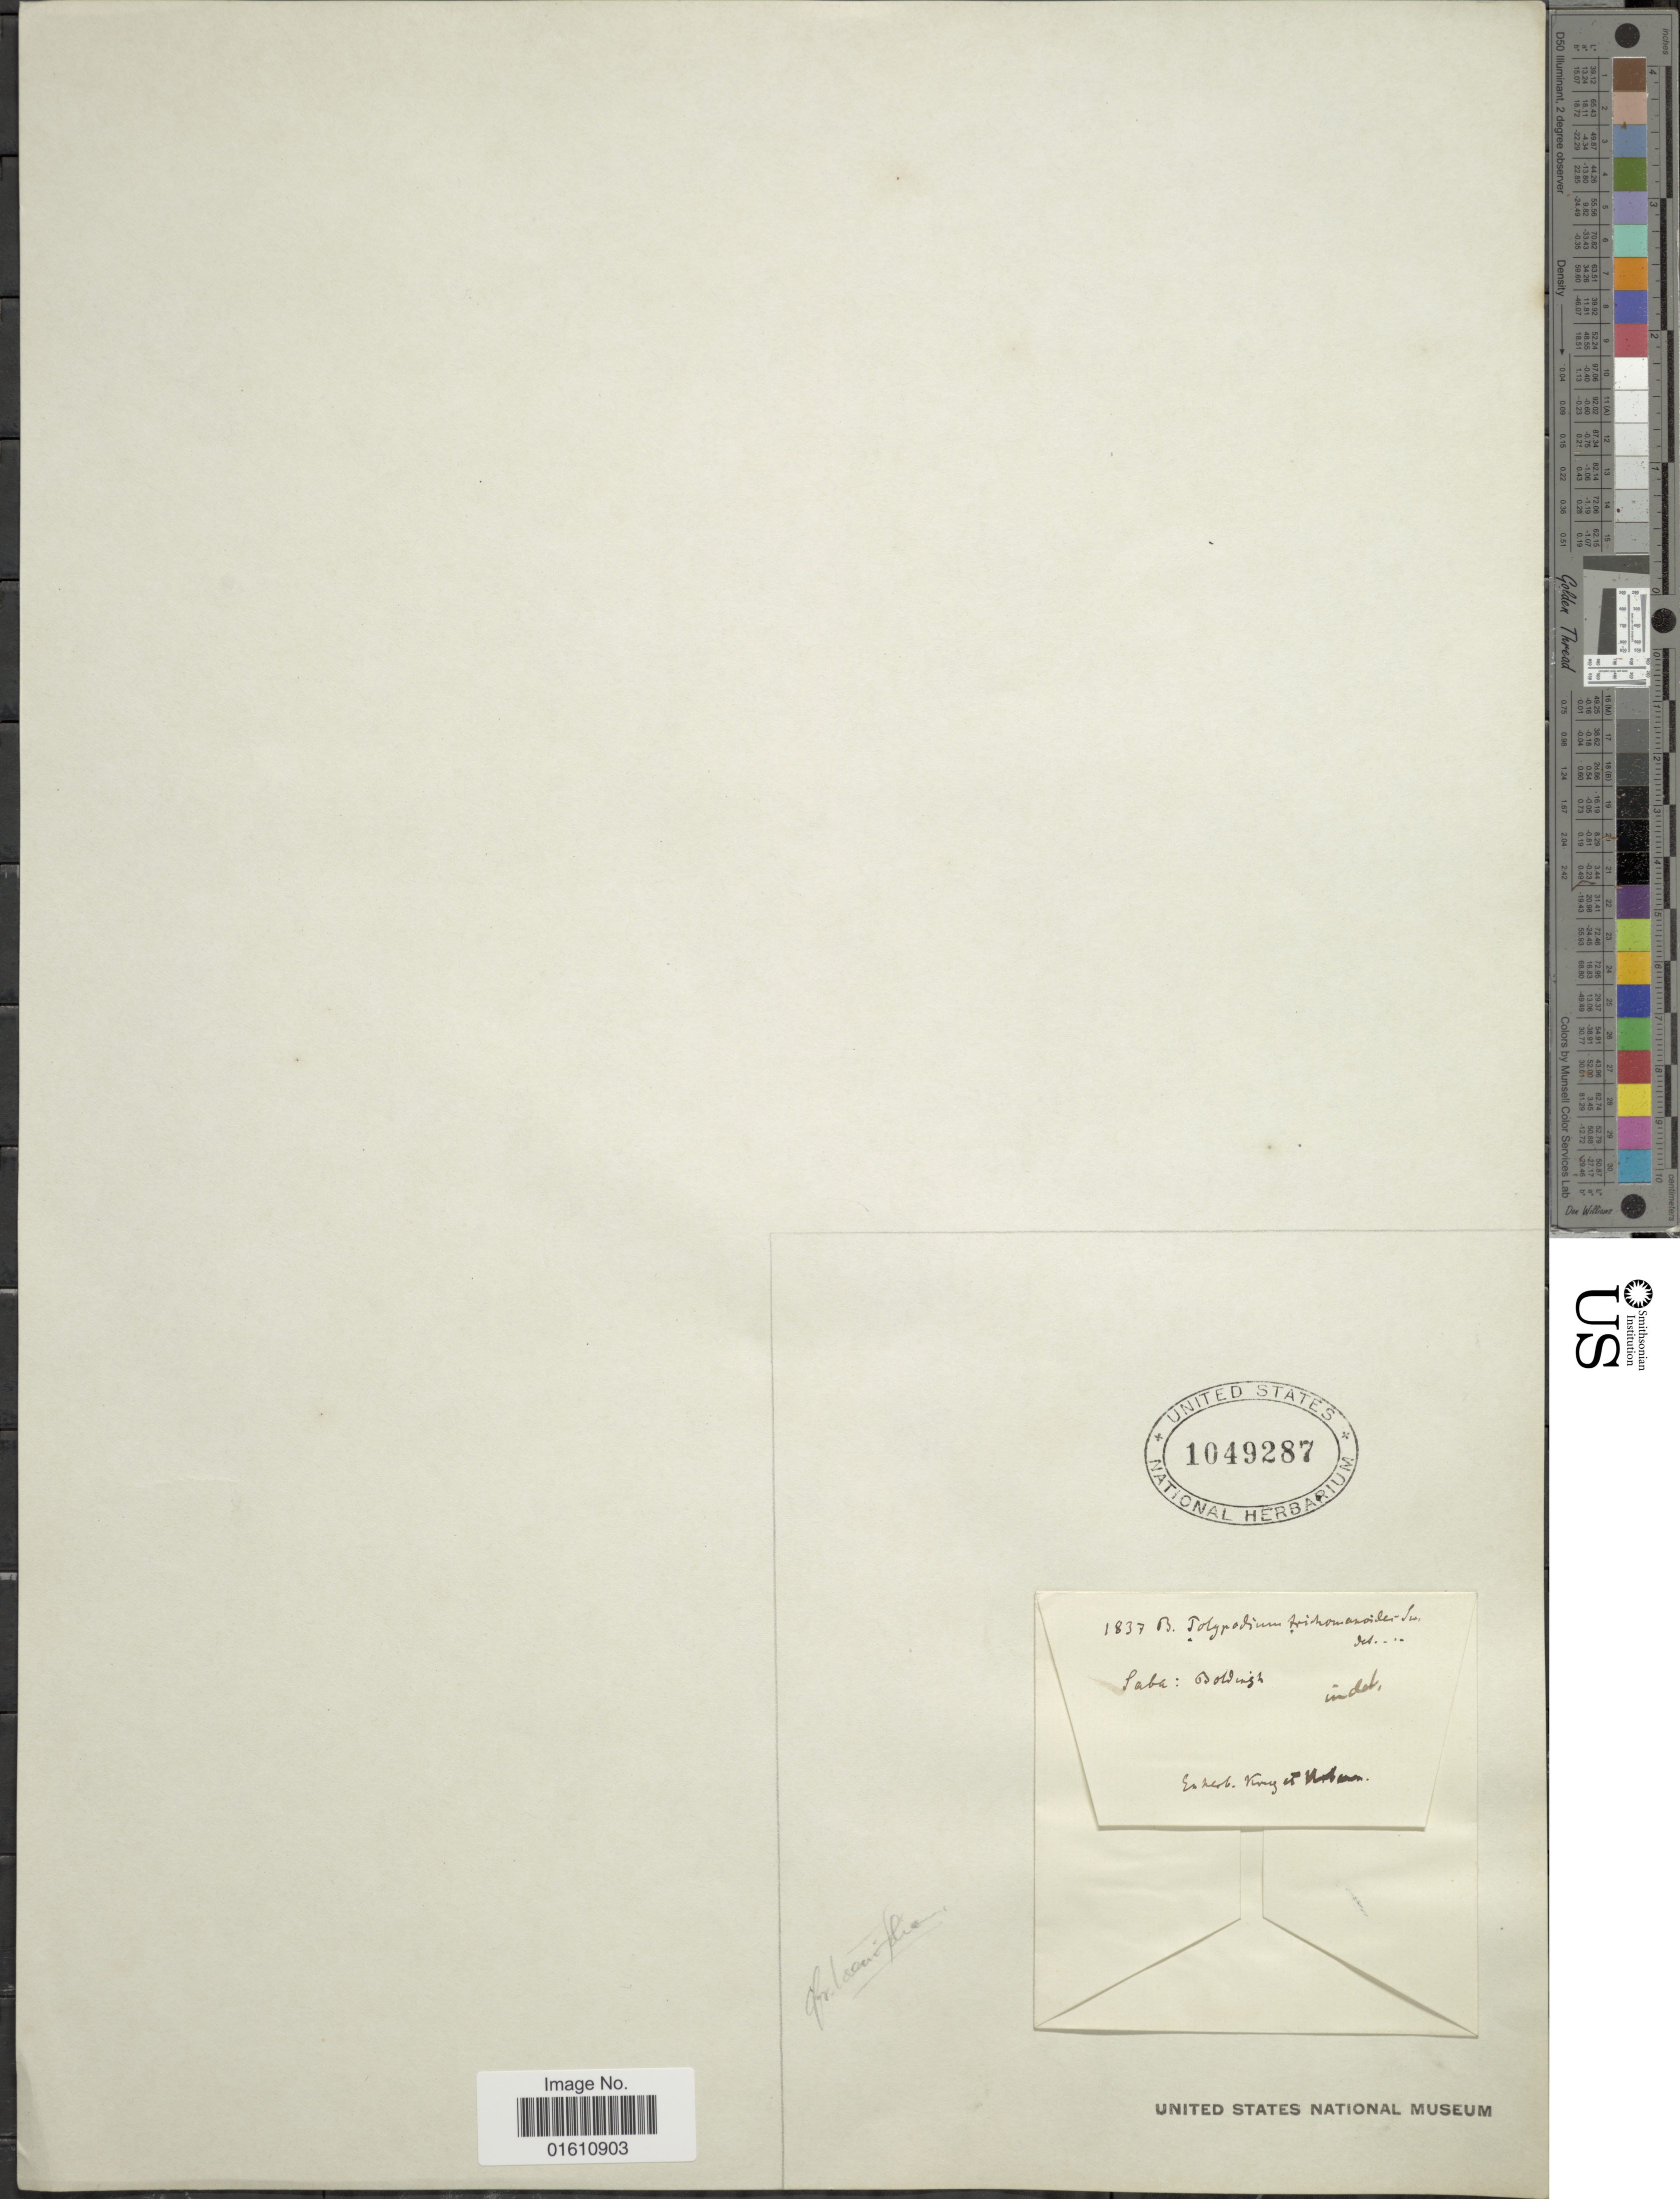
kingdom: Plantae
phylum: Tracheophyta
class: Polypodiopsida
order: Polypodiales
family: Polypodiaceae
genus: Moranopteris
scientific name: Moranopteris taenifolia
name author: (Jenman) R. Y. Hirai & J. Prado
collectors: Boldingh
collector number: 1837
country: Netherlands Antilles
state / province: Saba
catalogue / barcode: US 1049287